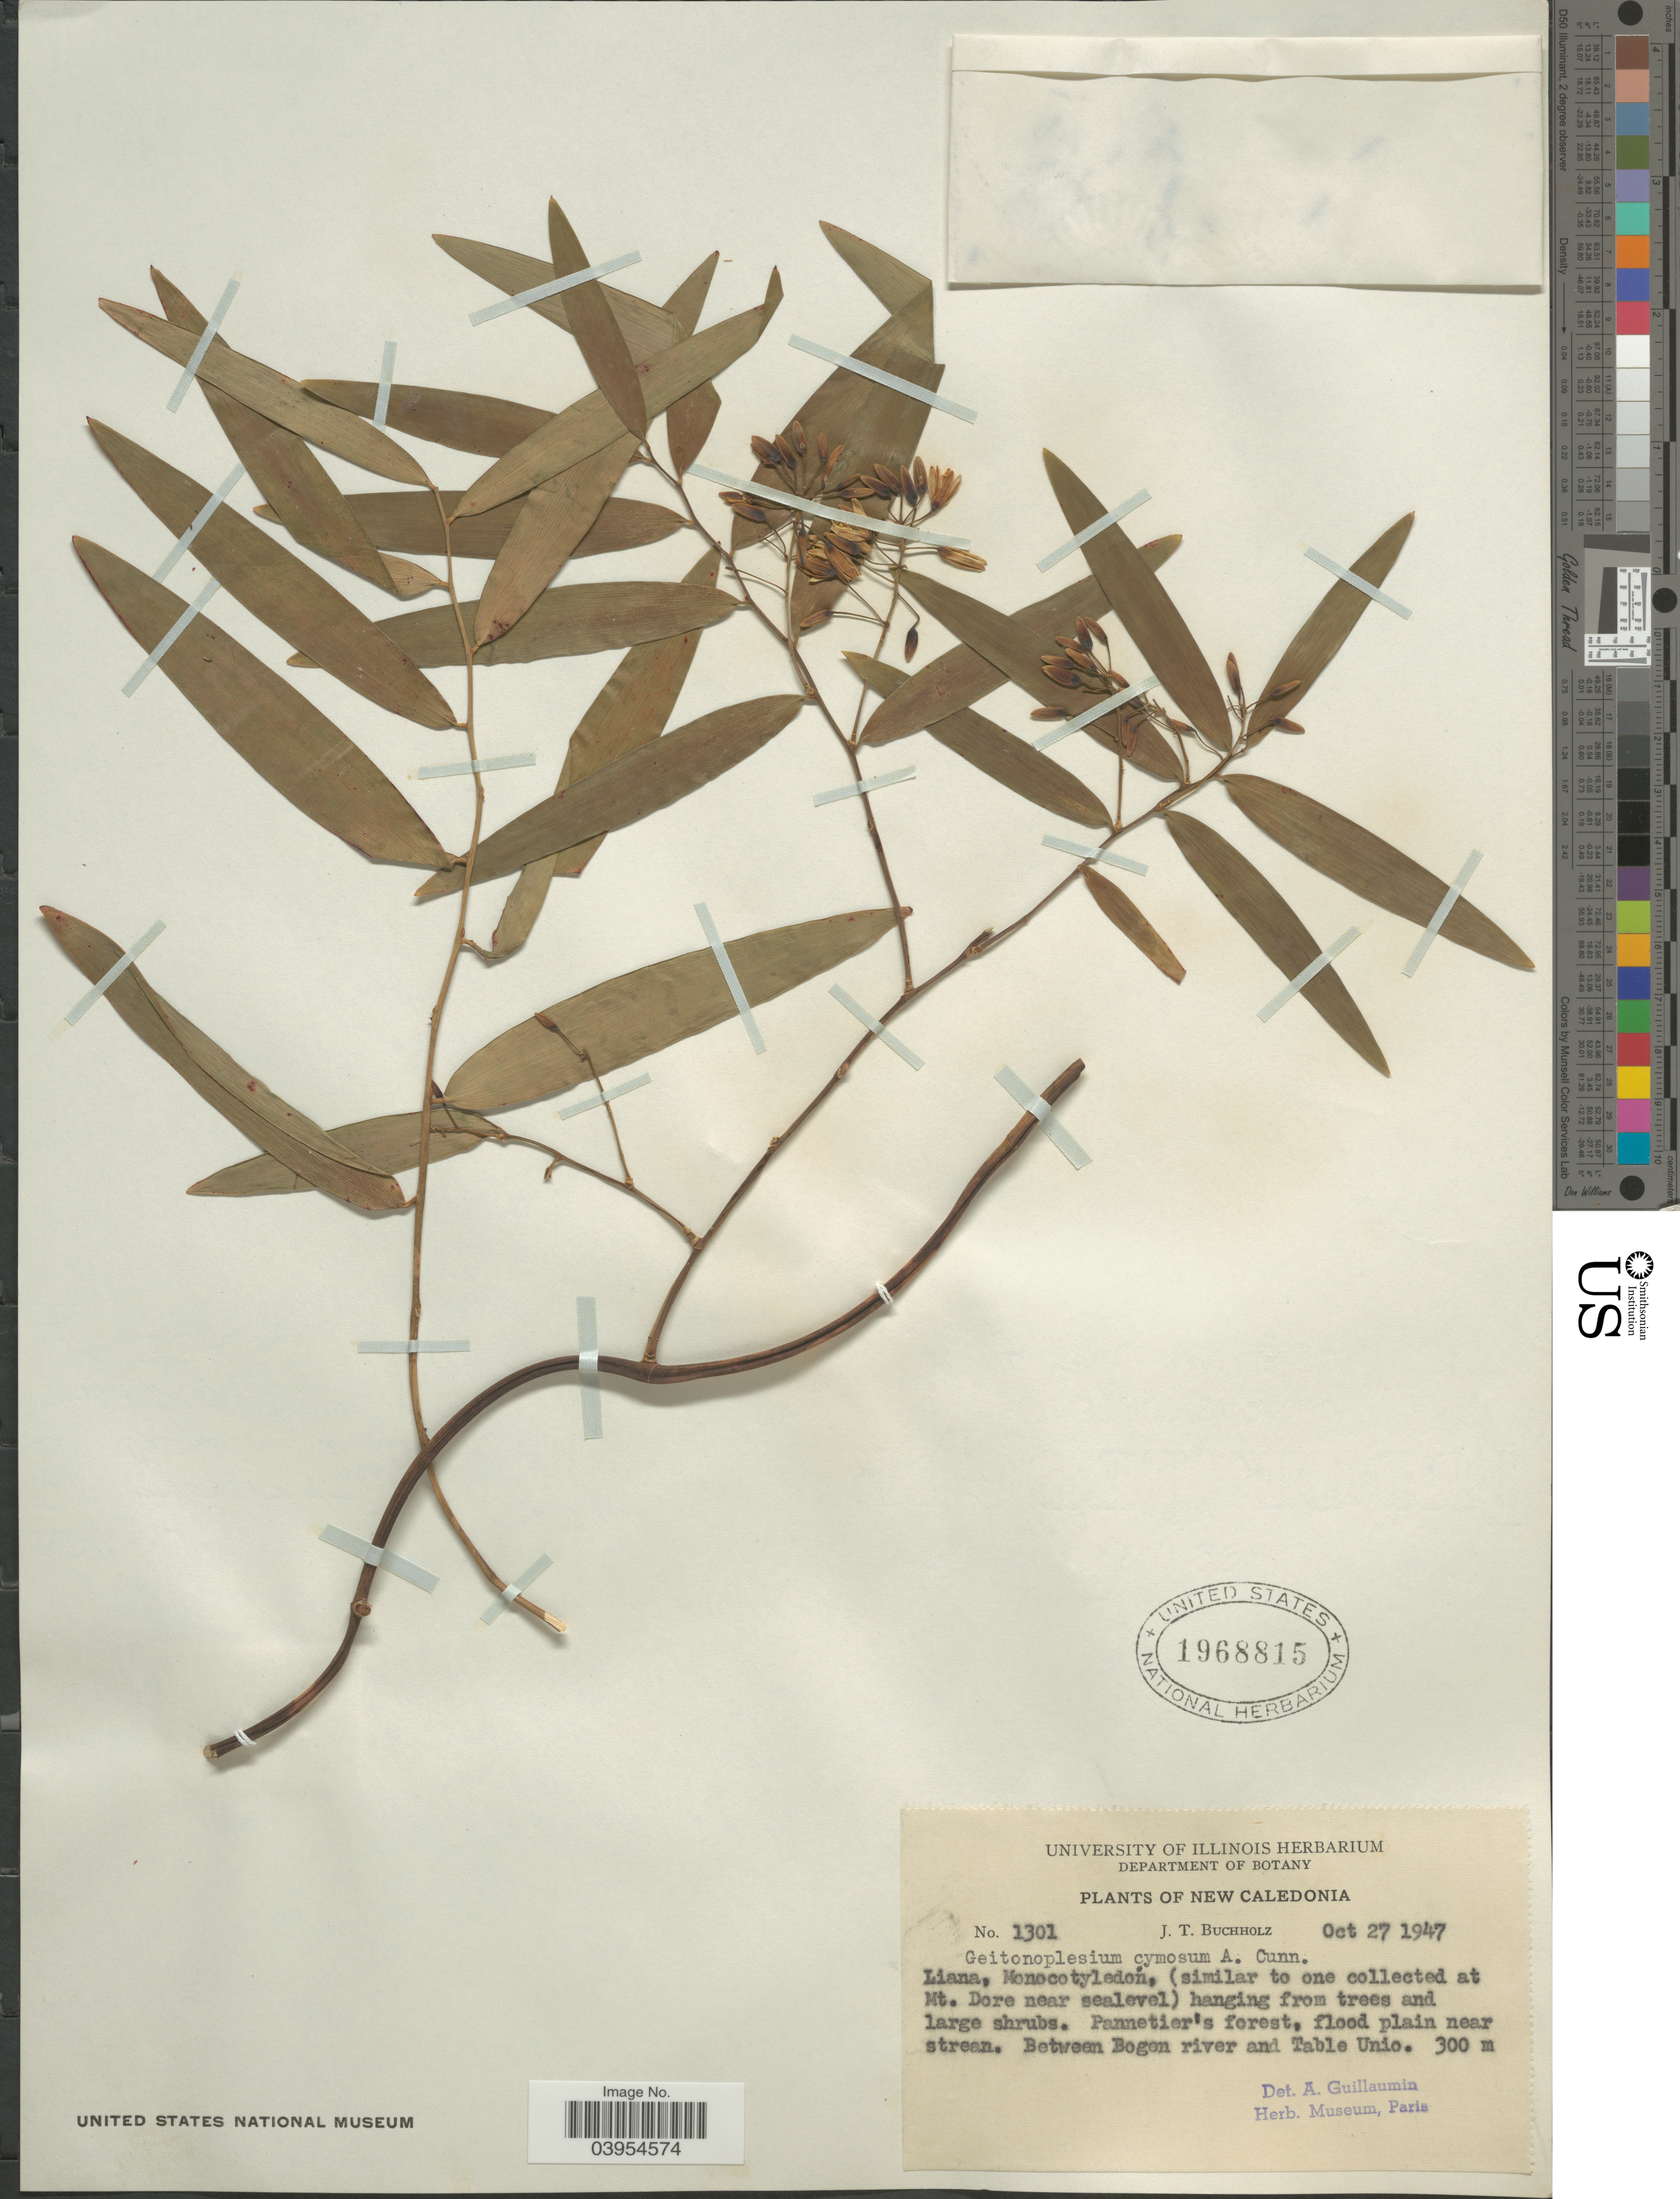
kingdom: Plantae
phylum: Tracheophyta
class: Liliopsida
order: Asparagales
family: Asphodelaceae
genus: Geitonoplesium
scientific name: Geitonoplesium cymosum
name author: (R. Br.) A. Cunn. ex Hook.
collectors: J. T. Buchholz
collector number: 1301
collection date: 1947-10-27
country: New Caledonia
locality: Pannetier's forest. Between Bogen river and Table Unio.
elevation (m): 300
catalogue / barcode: US 1968815